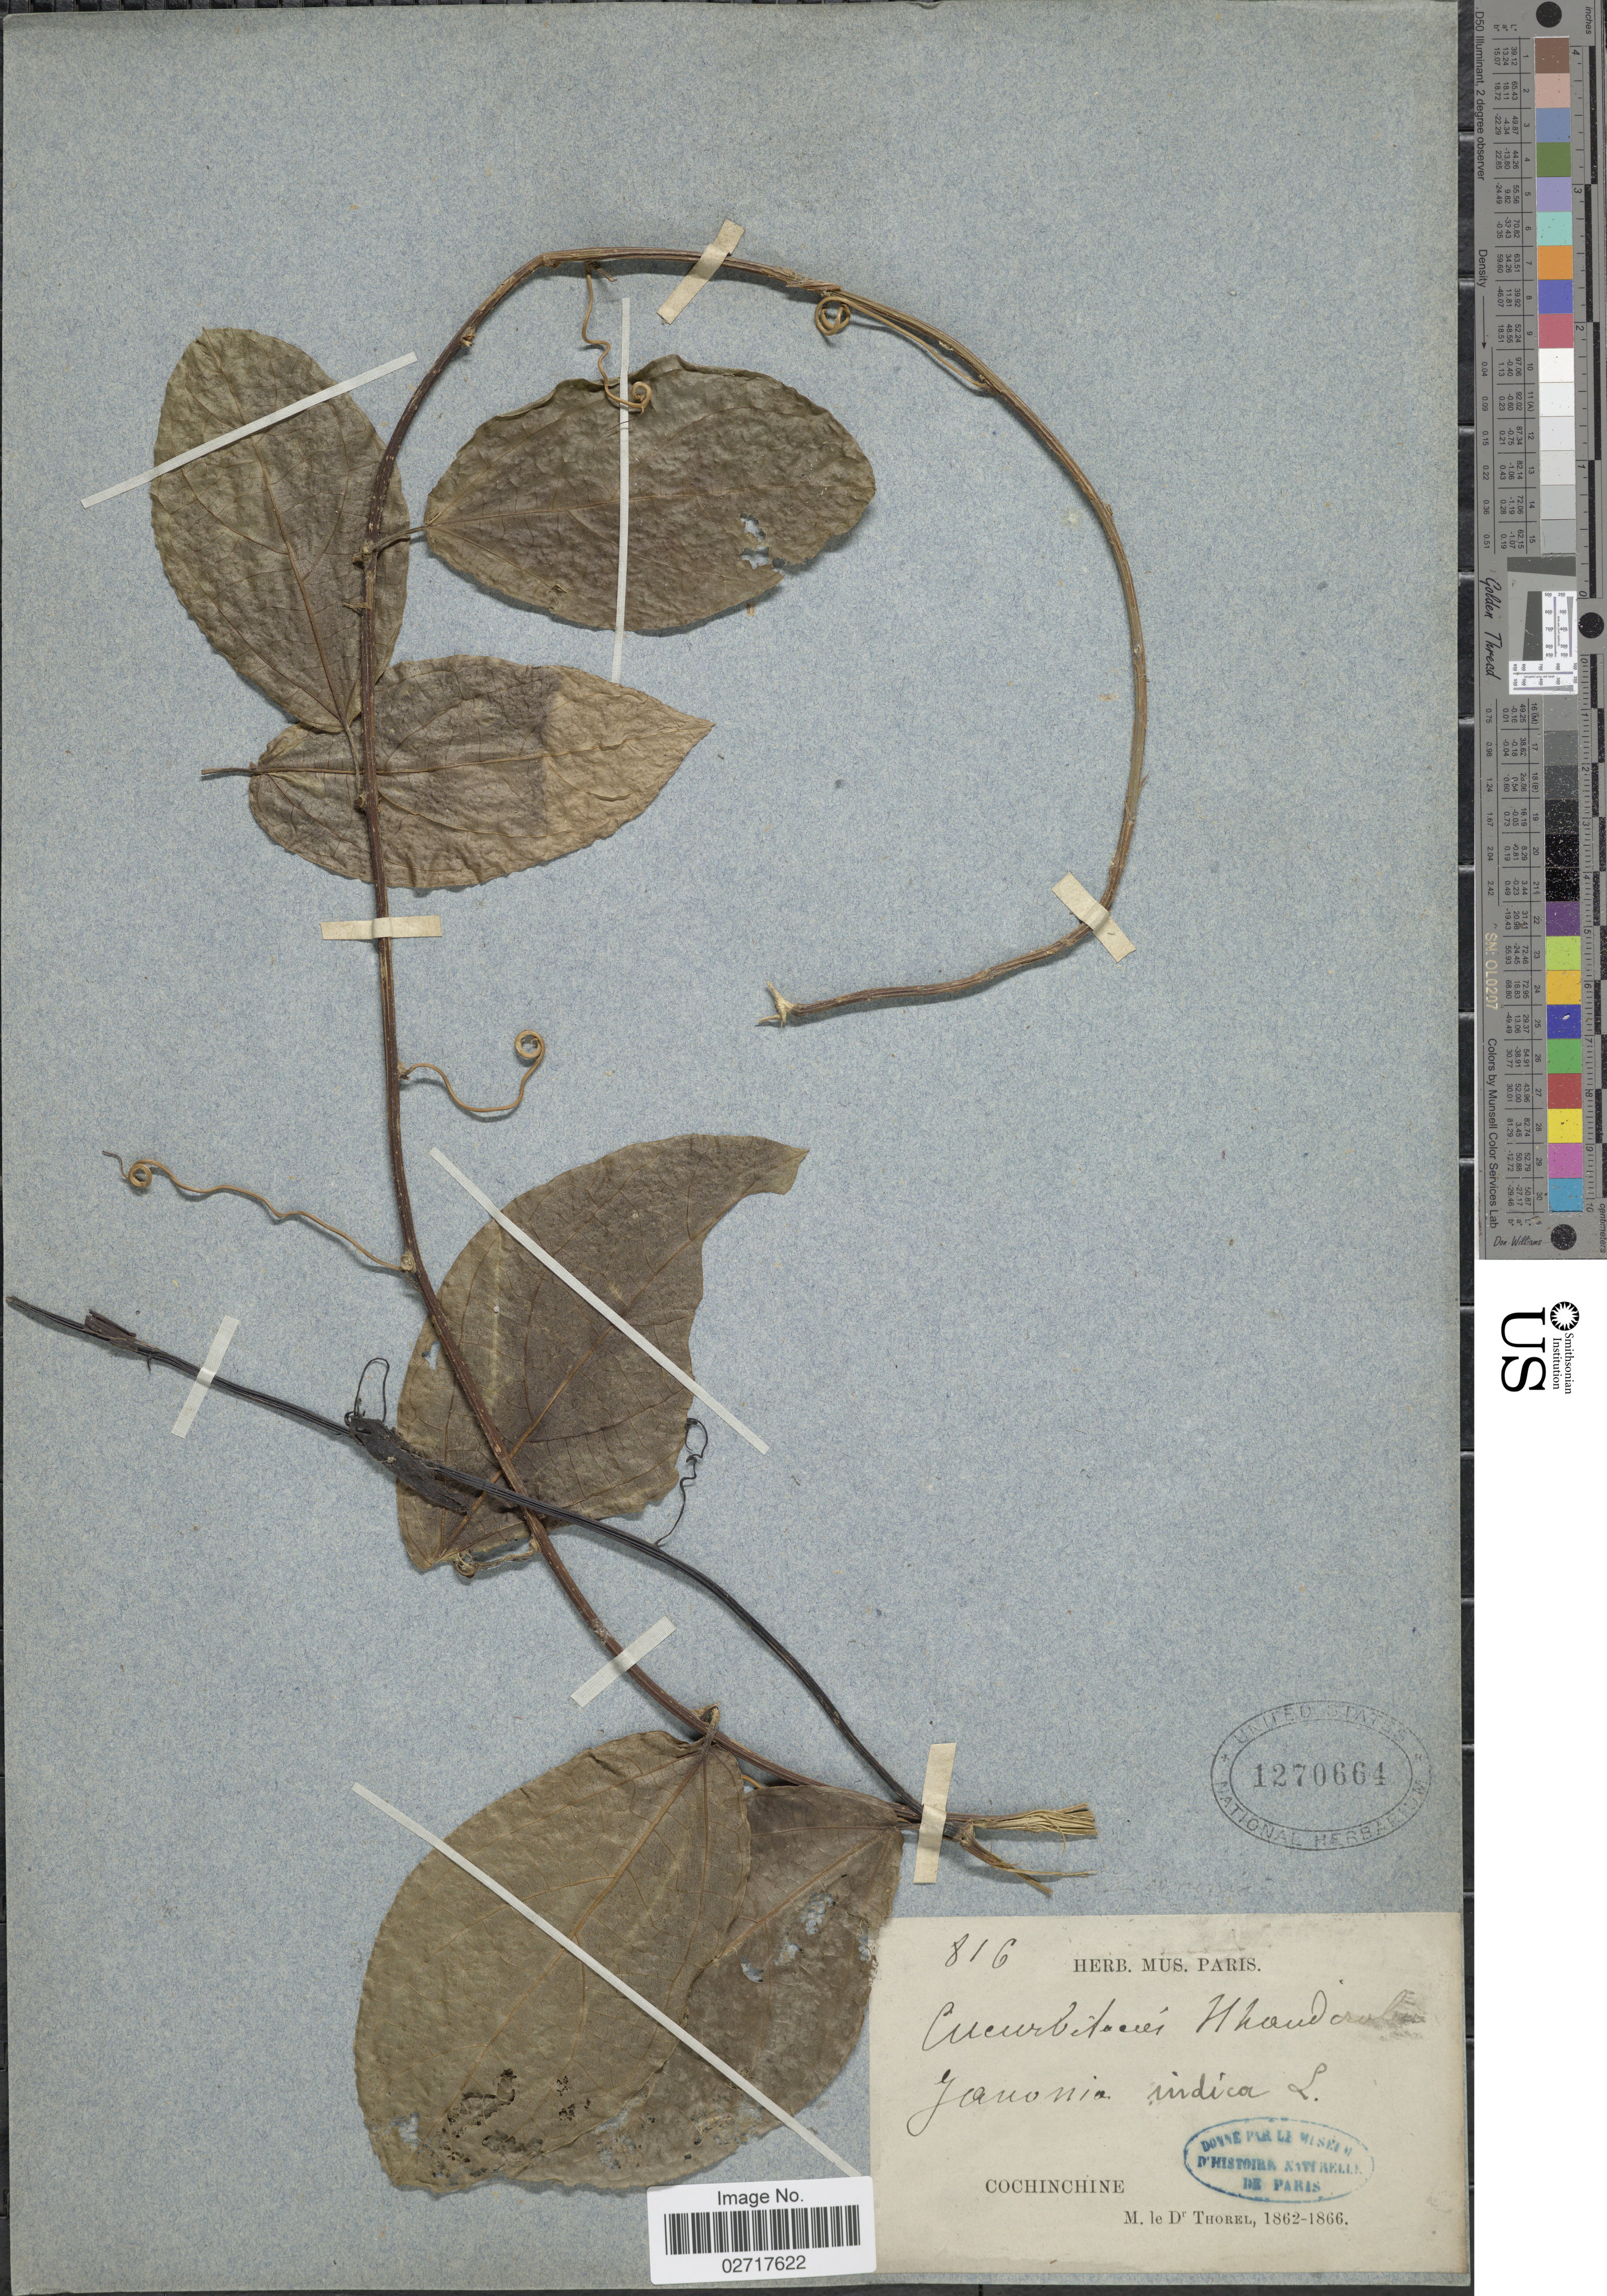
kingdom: Plantae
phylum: Tracheophyta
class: Magnoliopsida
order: Cucurbitales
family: Cucurbitaceae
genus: Zanonia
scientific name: Zanonia indica var. indica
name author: L.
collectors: M. de Thorel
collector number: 816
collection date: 1862/1866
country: Vietnam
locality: Cochinchine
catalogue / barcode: US 1270664